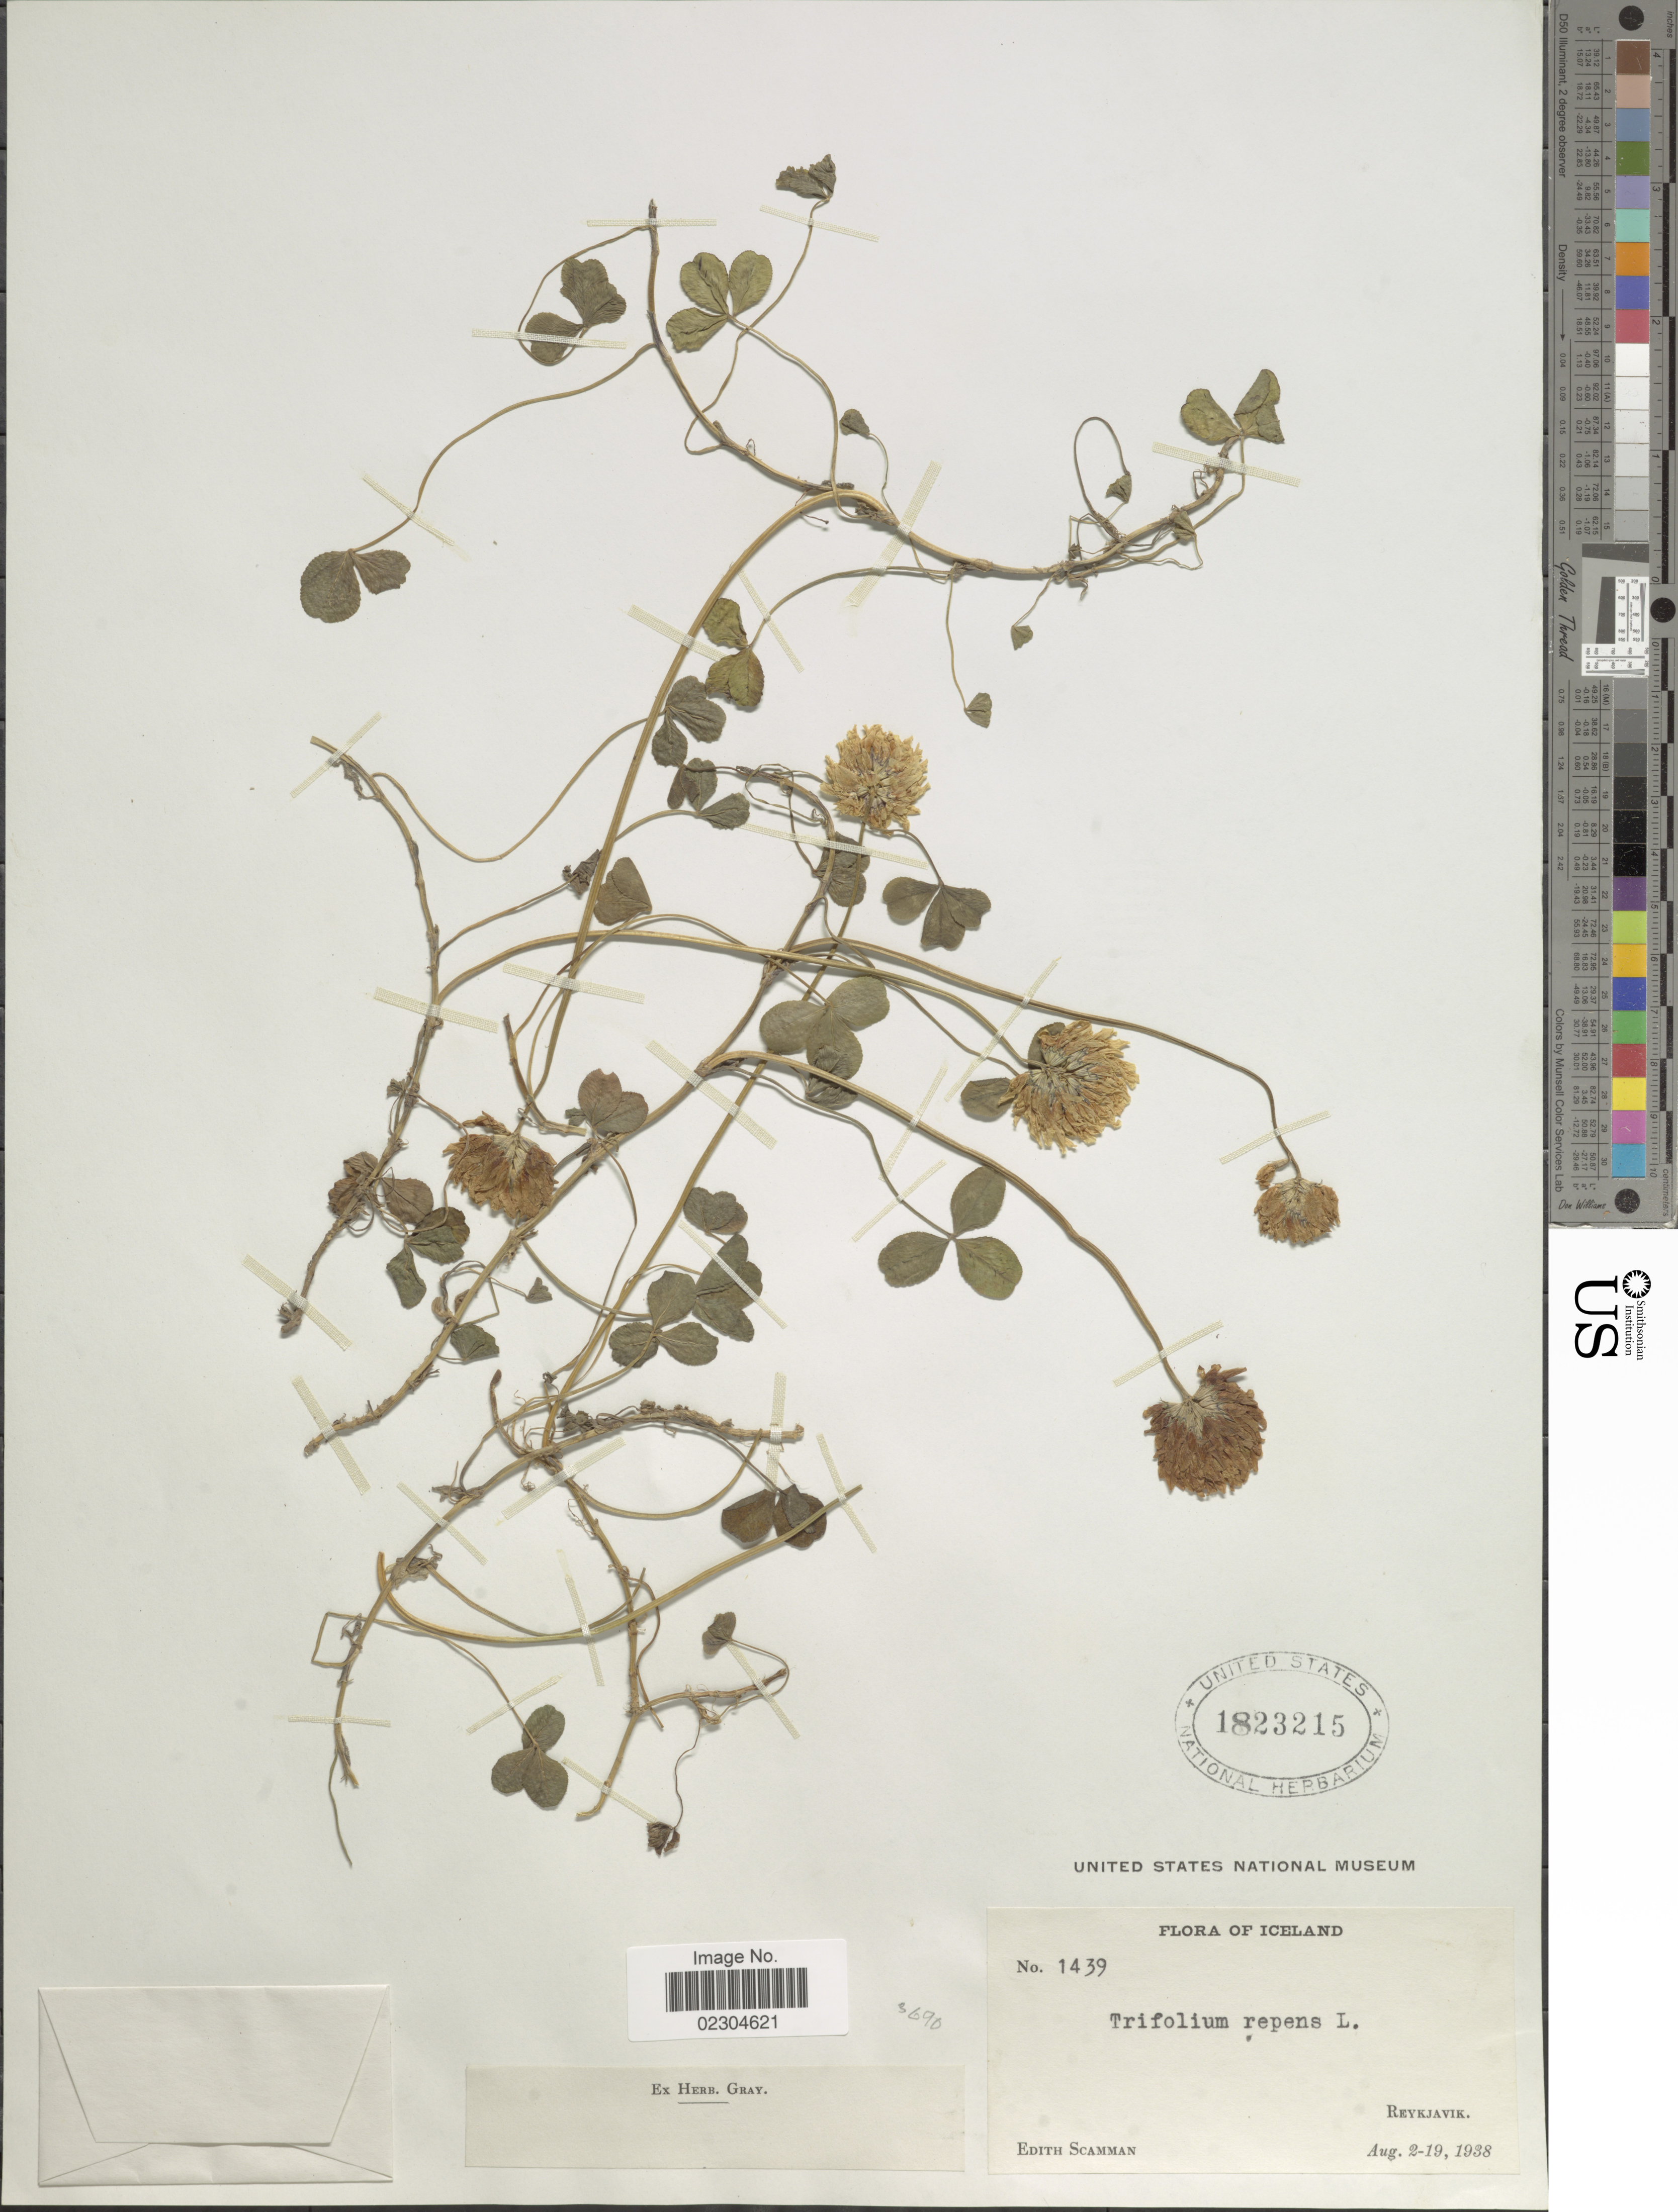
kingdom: Plantae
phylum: Tracheophyta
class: Magnoliopsida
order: Fabales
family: Fabaceae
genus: Trifolium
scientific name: Trifolium repens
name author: L.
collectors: E. Scamman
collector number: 1439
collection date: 1938-08-02/1938-08-19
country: Iceland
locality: Iceland, Reykjavik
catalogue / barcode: US 1823215